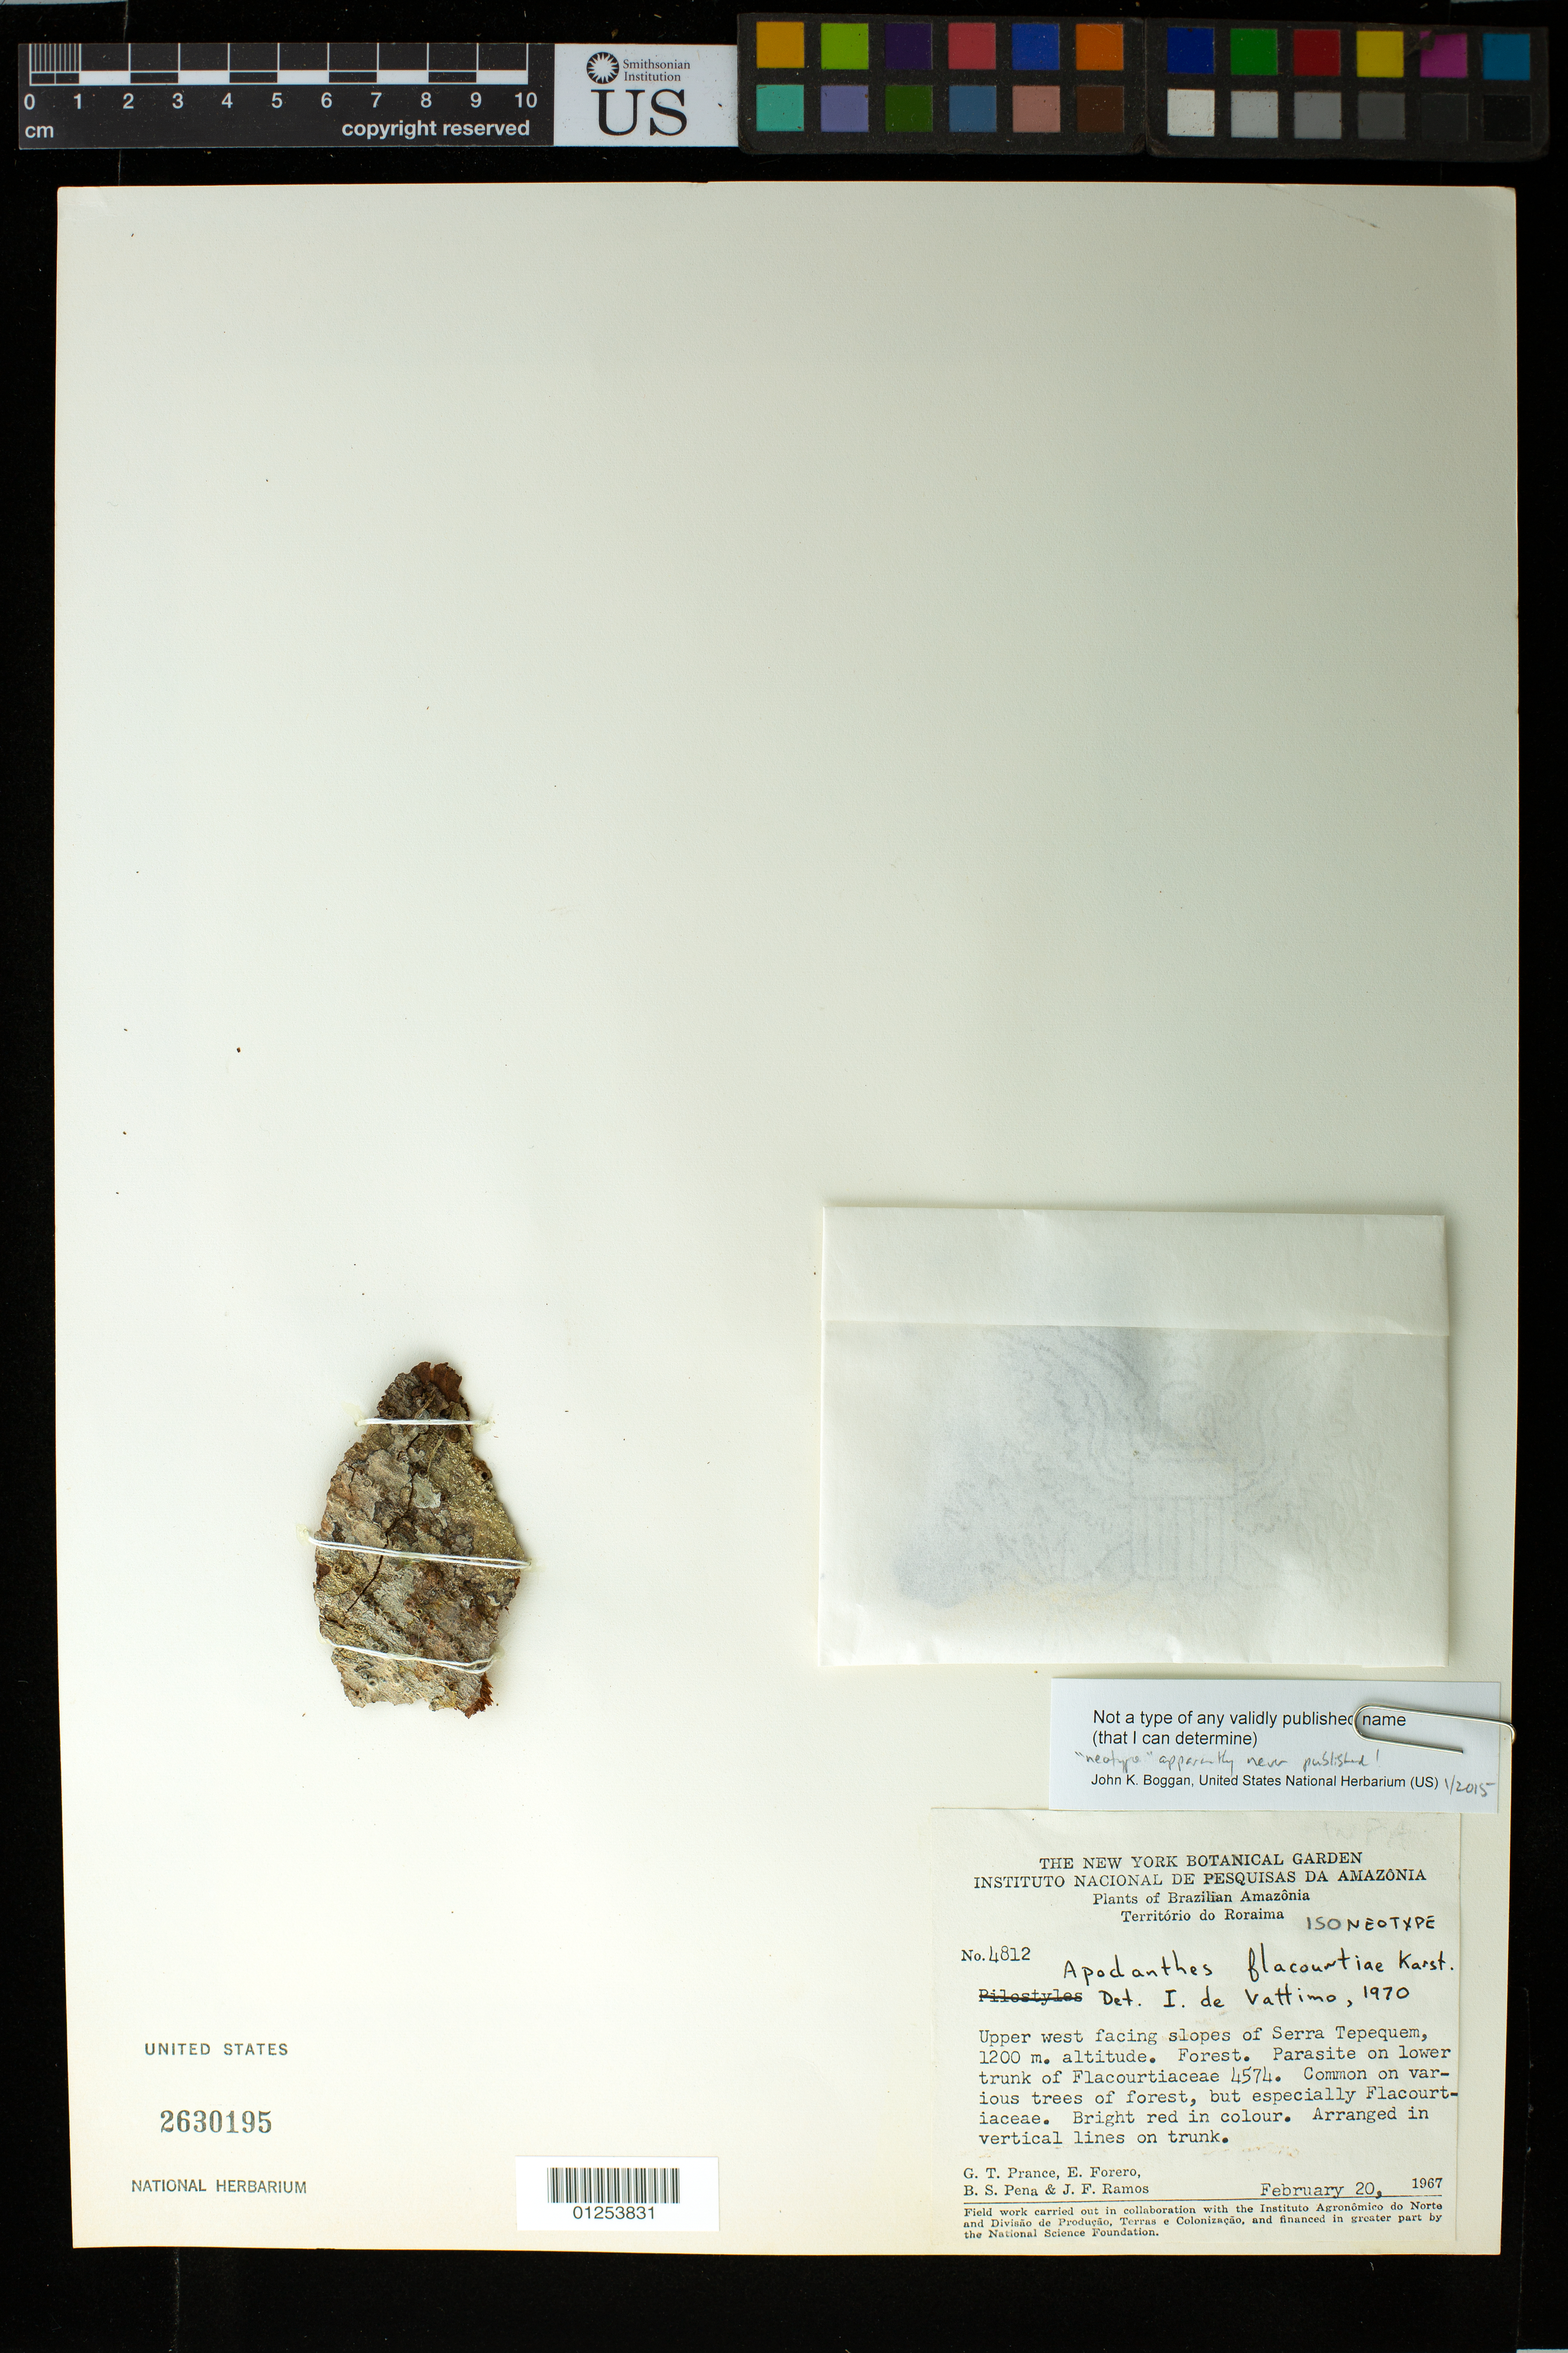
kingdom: Plantae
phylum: Tracheophyta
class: Magnoliopsida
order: Cucurbitales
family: Apodanthaceae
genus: Apodanthes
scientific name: Apodanthes flacourtiae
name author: H. Karst.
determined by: Vattimo, Í. de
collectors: G. T. Prance, E. Forero, B. S. Pena & J. F. Ramos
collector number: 4812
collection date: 1967-02-20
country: Brazil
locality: Upper west facing slopes of Serra Tepequem.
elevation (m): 1200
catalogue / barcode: US 2630195